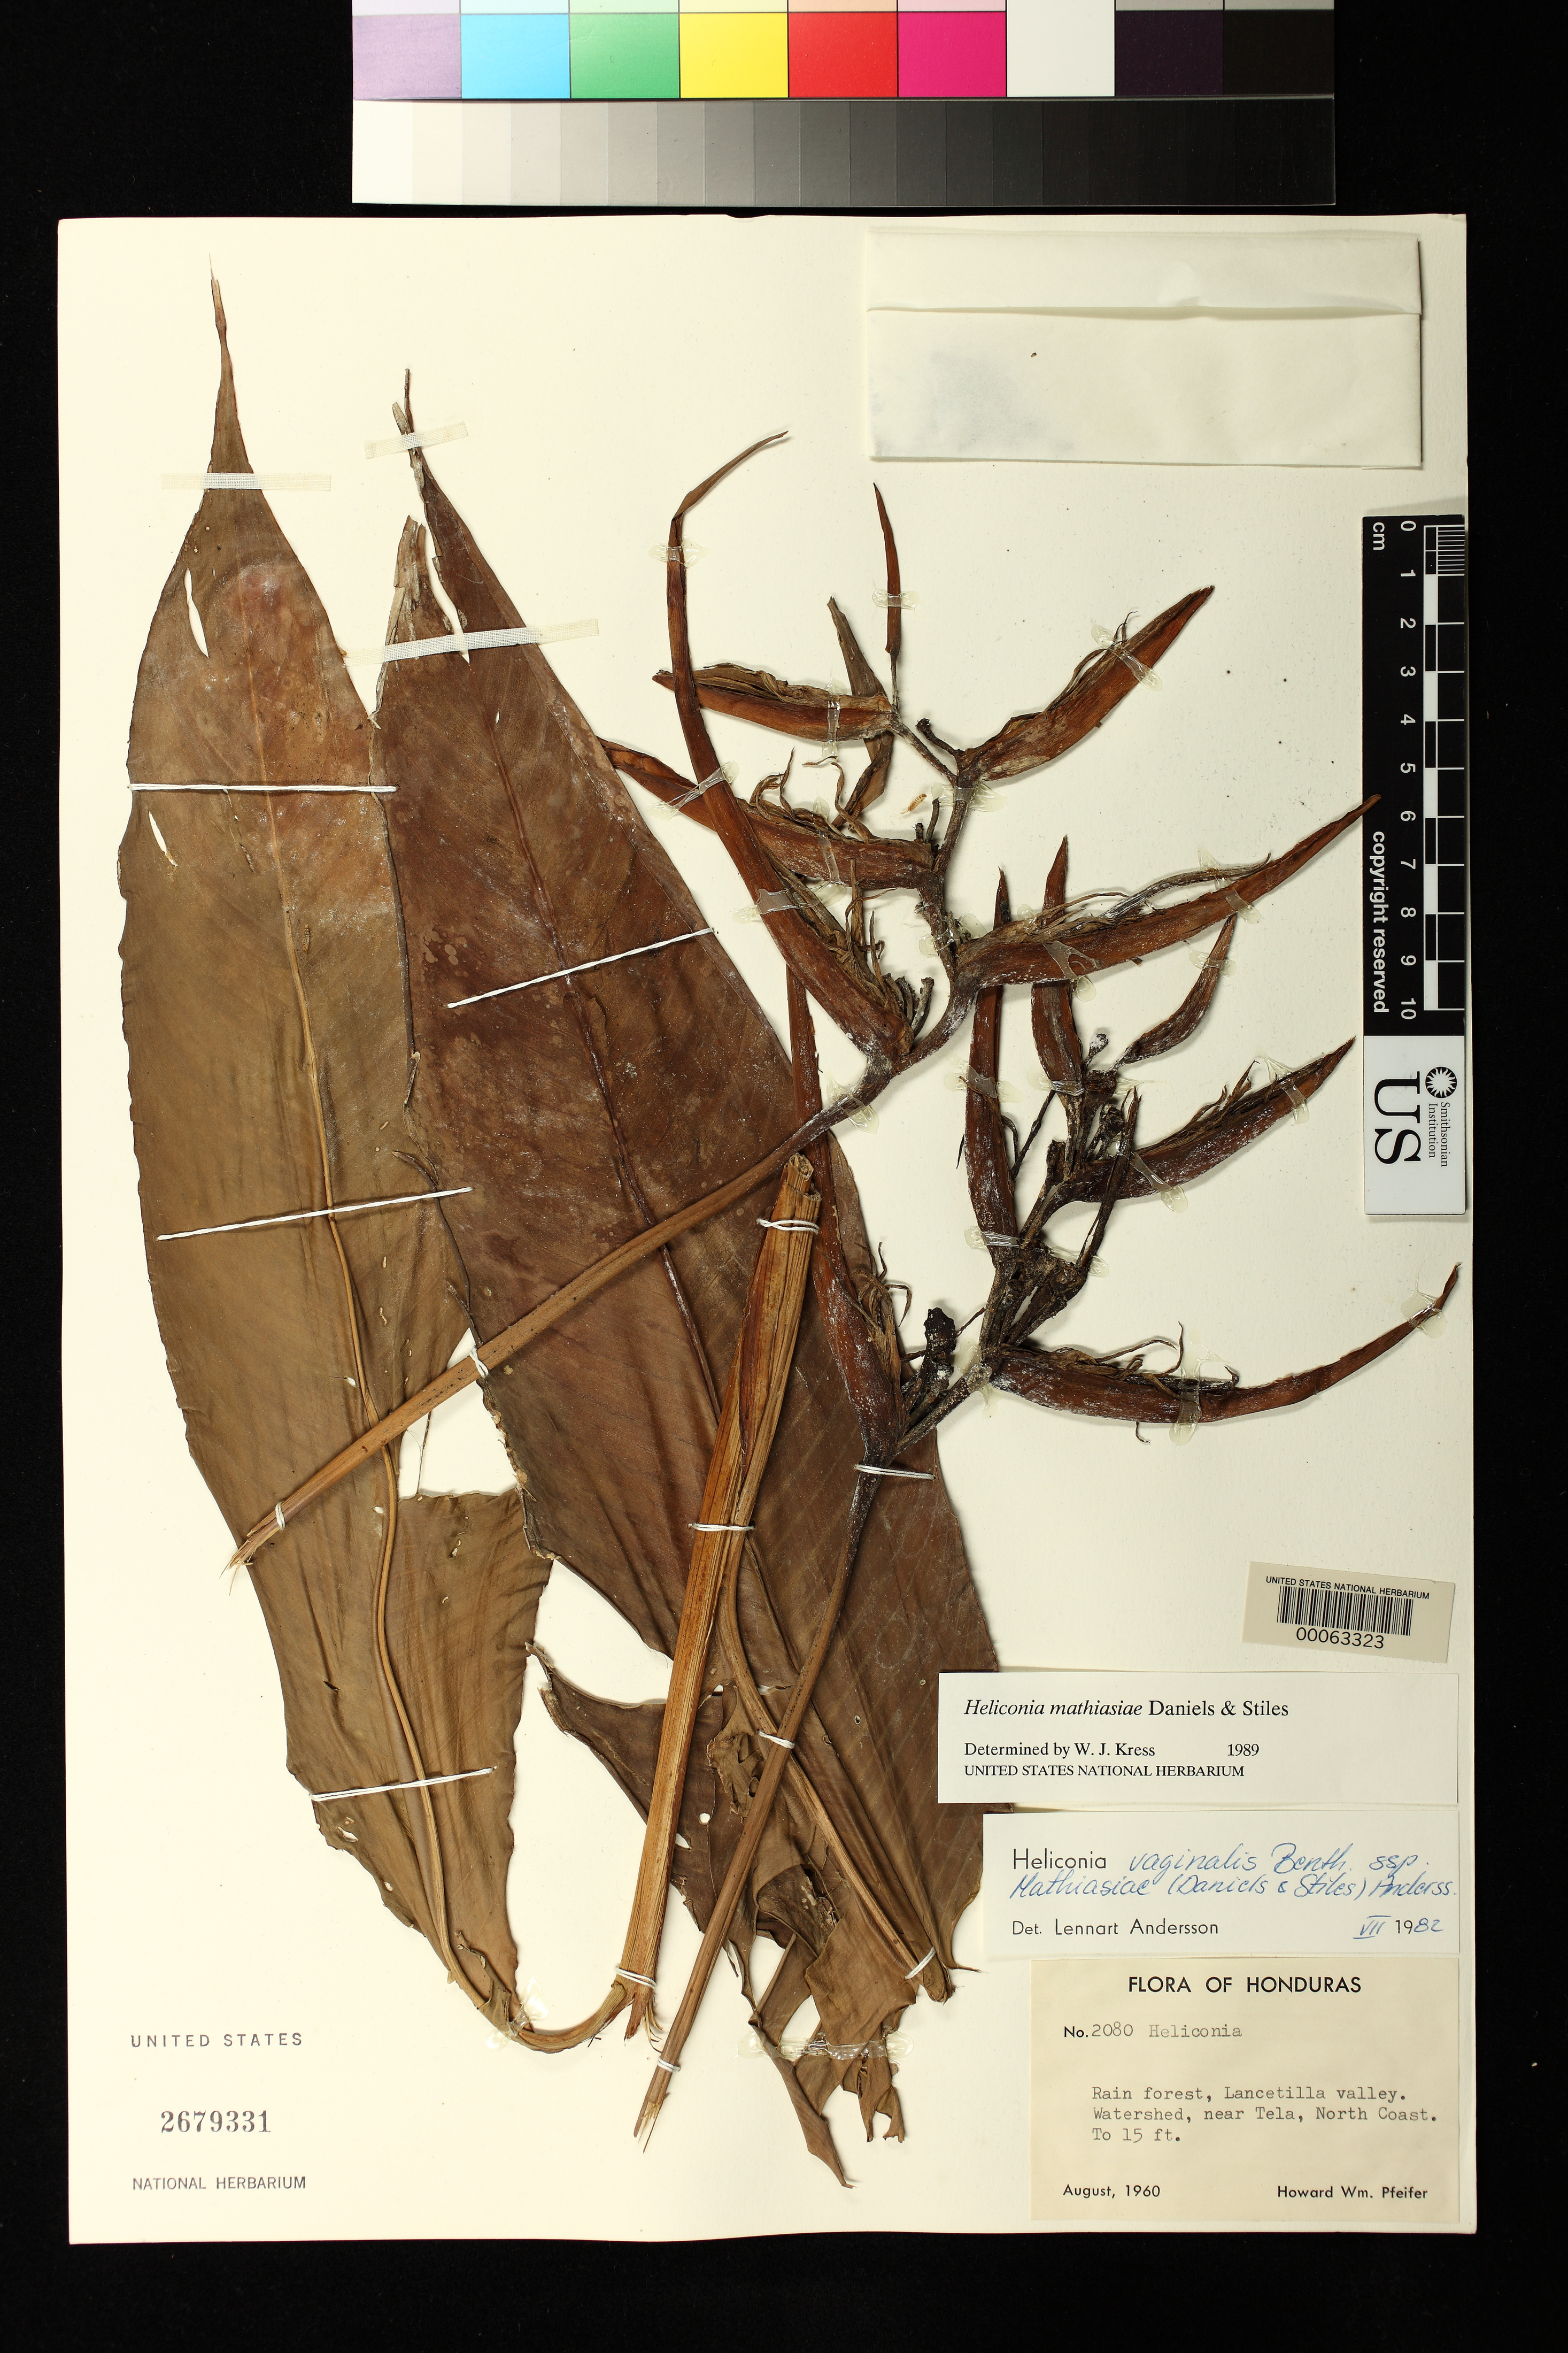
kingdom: Plantae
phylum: Tracheophyta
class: Liliopsida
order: Zingiberales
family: Heliconiaceae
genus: Heliconia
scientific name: Heliconia mathiasiae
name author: G.S. Daniels & F.G. Stiles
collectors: H. W. Pfeifer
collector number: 2080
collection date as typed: Aug 1960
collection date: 1960-08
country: Honduras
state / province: Atlántida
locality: Rain forest, Lancetilla Valley, watershed, near Tela, north coast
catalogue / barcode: US 2679331